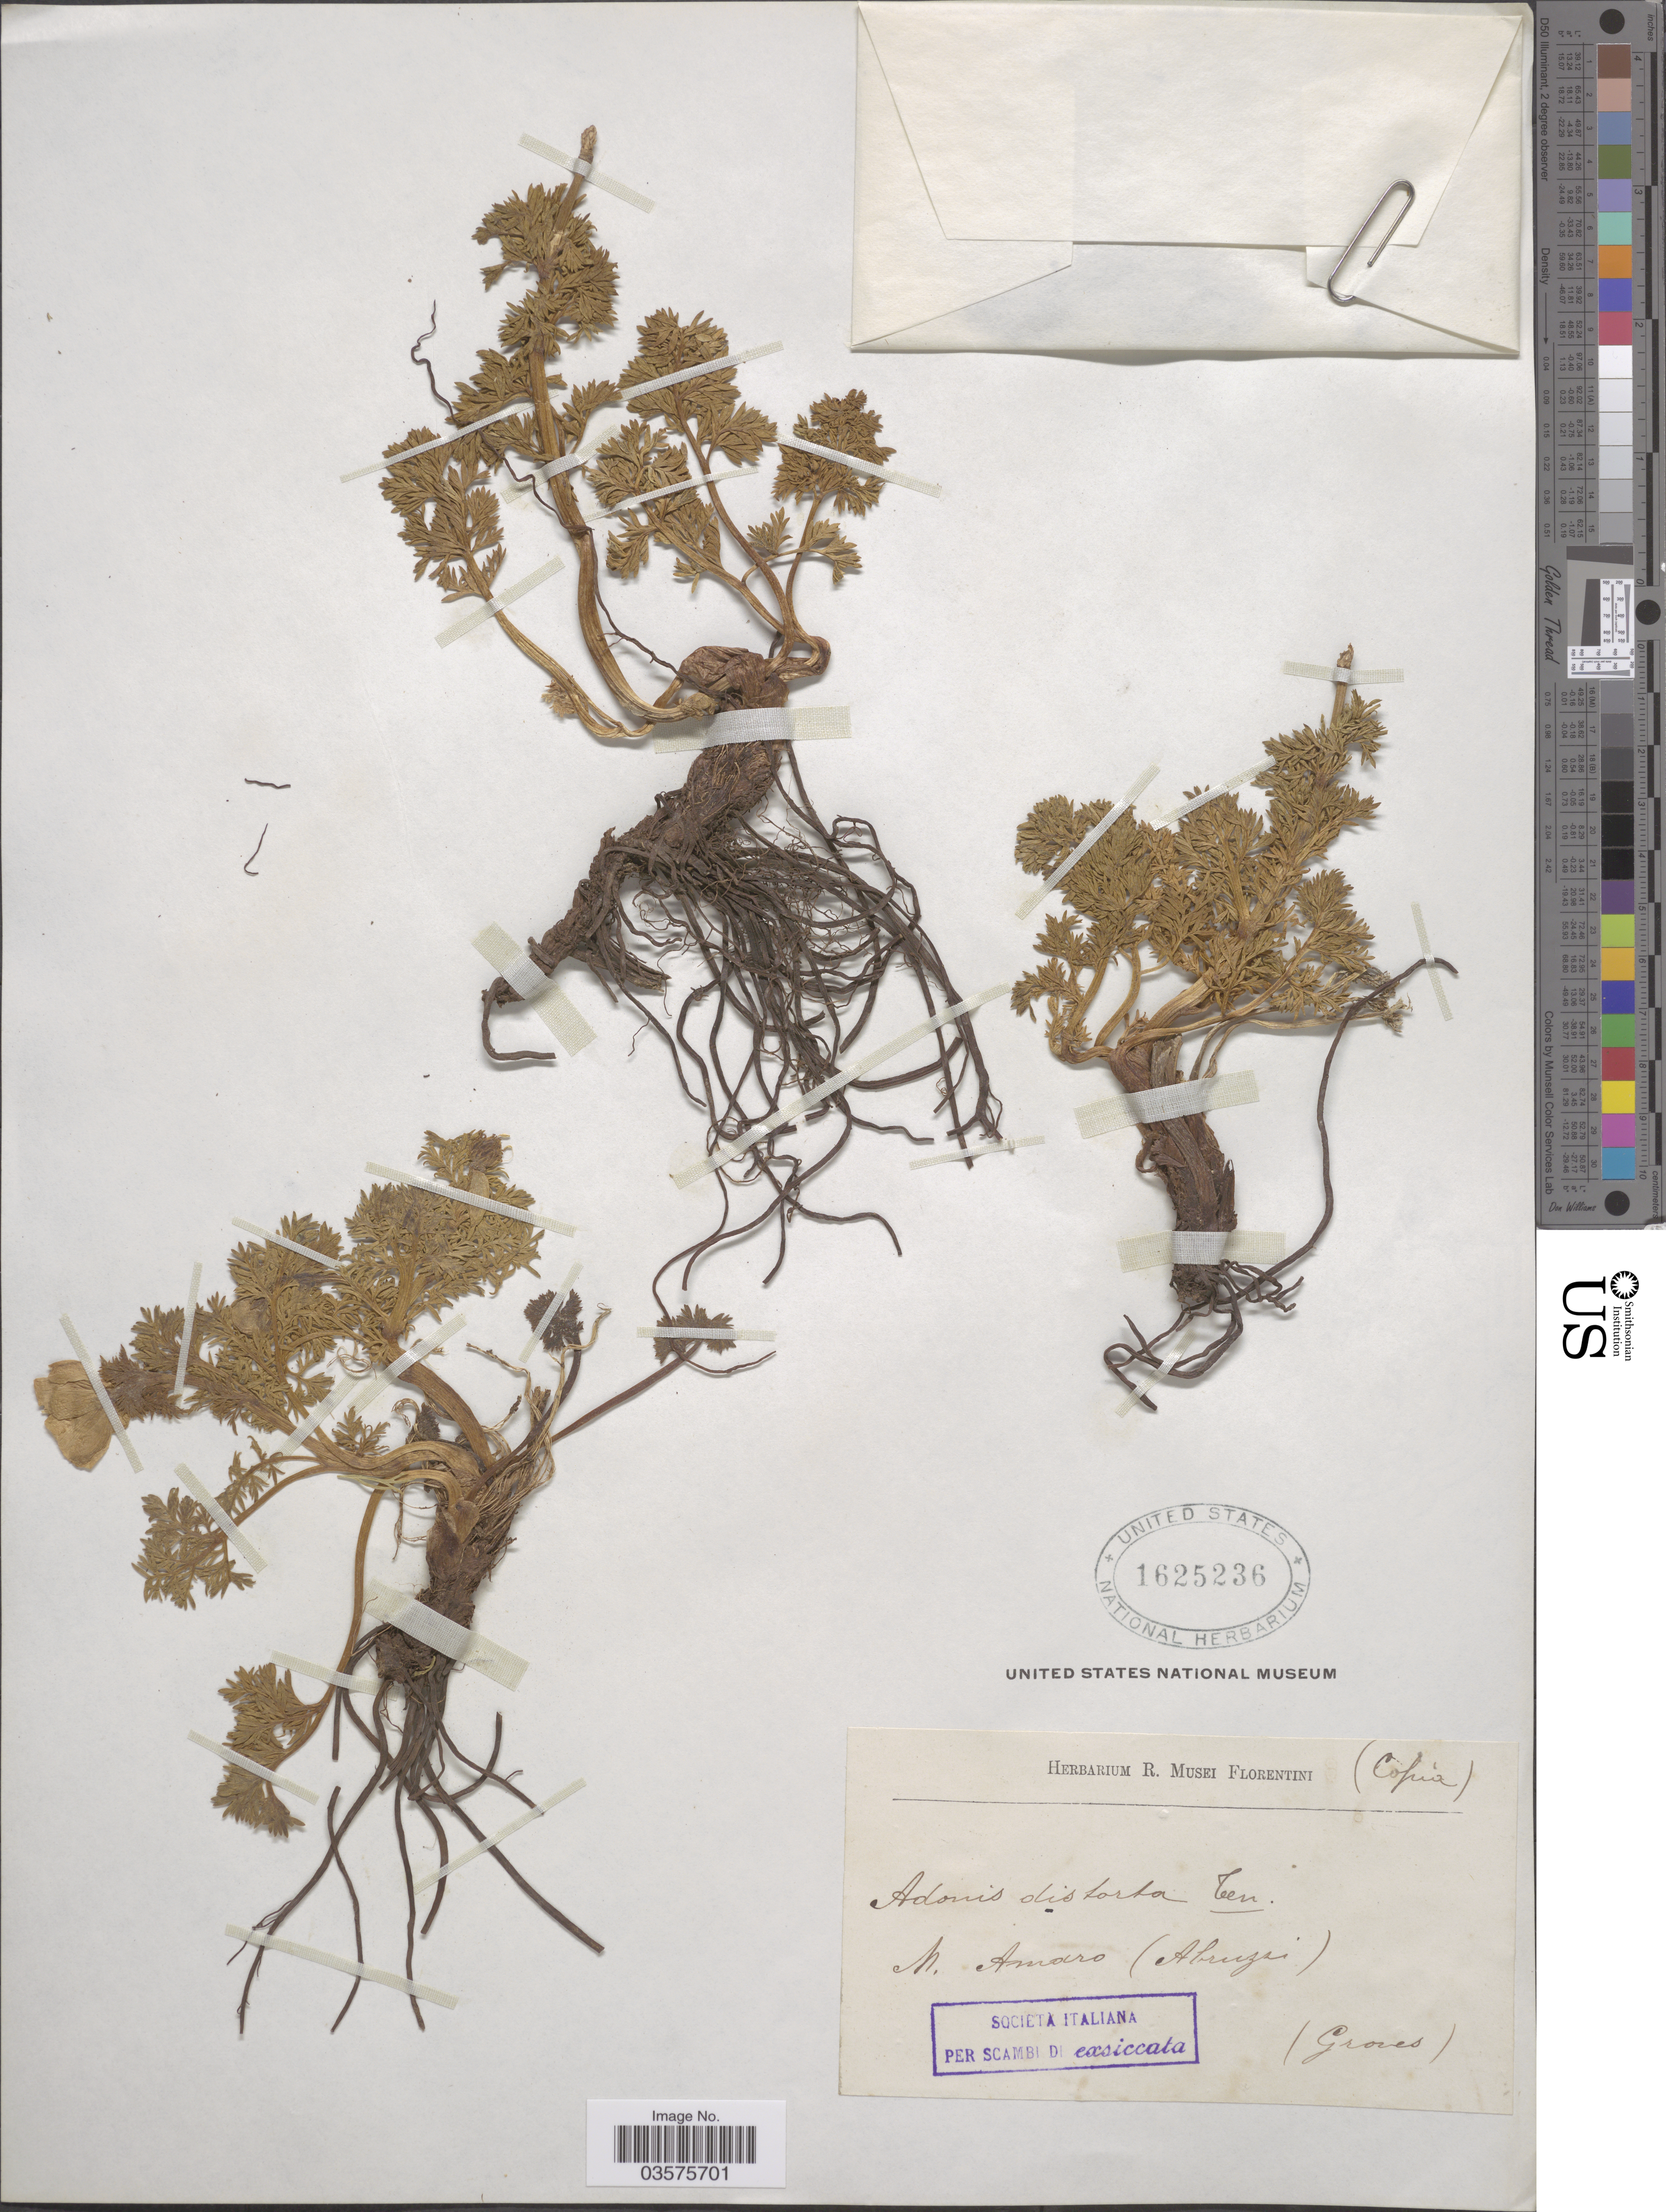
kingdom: Plantae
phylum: Tracheophyta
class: Magnoliopsida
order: Ranunculales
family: Ranunculaceae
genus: Adonis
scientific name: Adonis distorta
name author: Ten.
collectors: Ex herb. R. Musei Florentini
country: Italy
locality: M. Amaro (Abruzzi)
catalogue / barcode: US 1625236